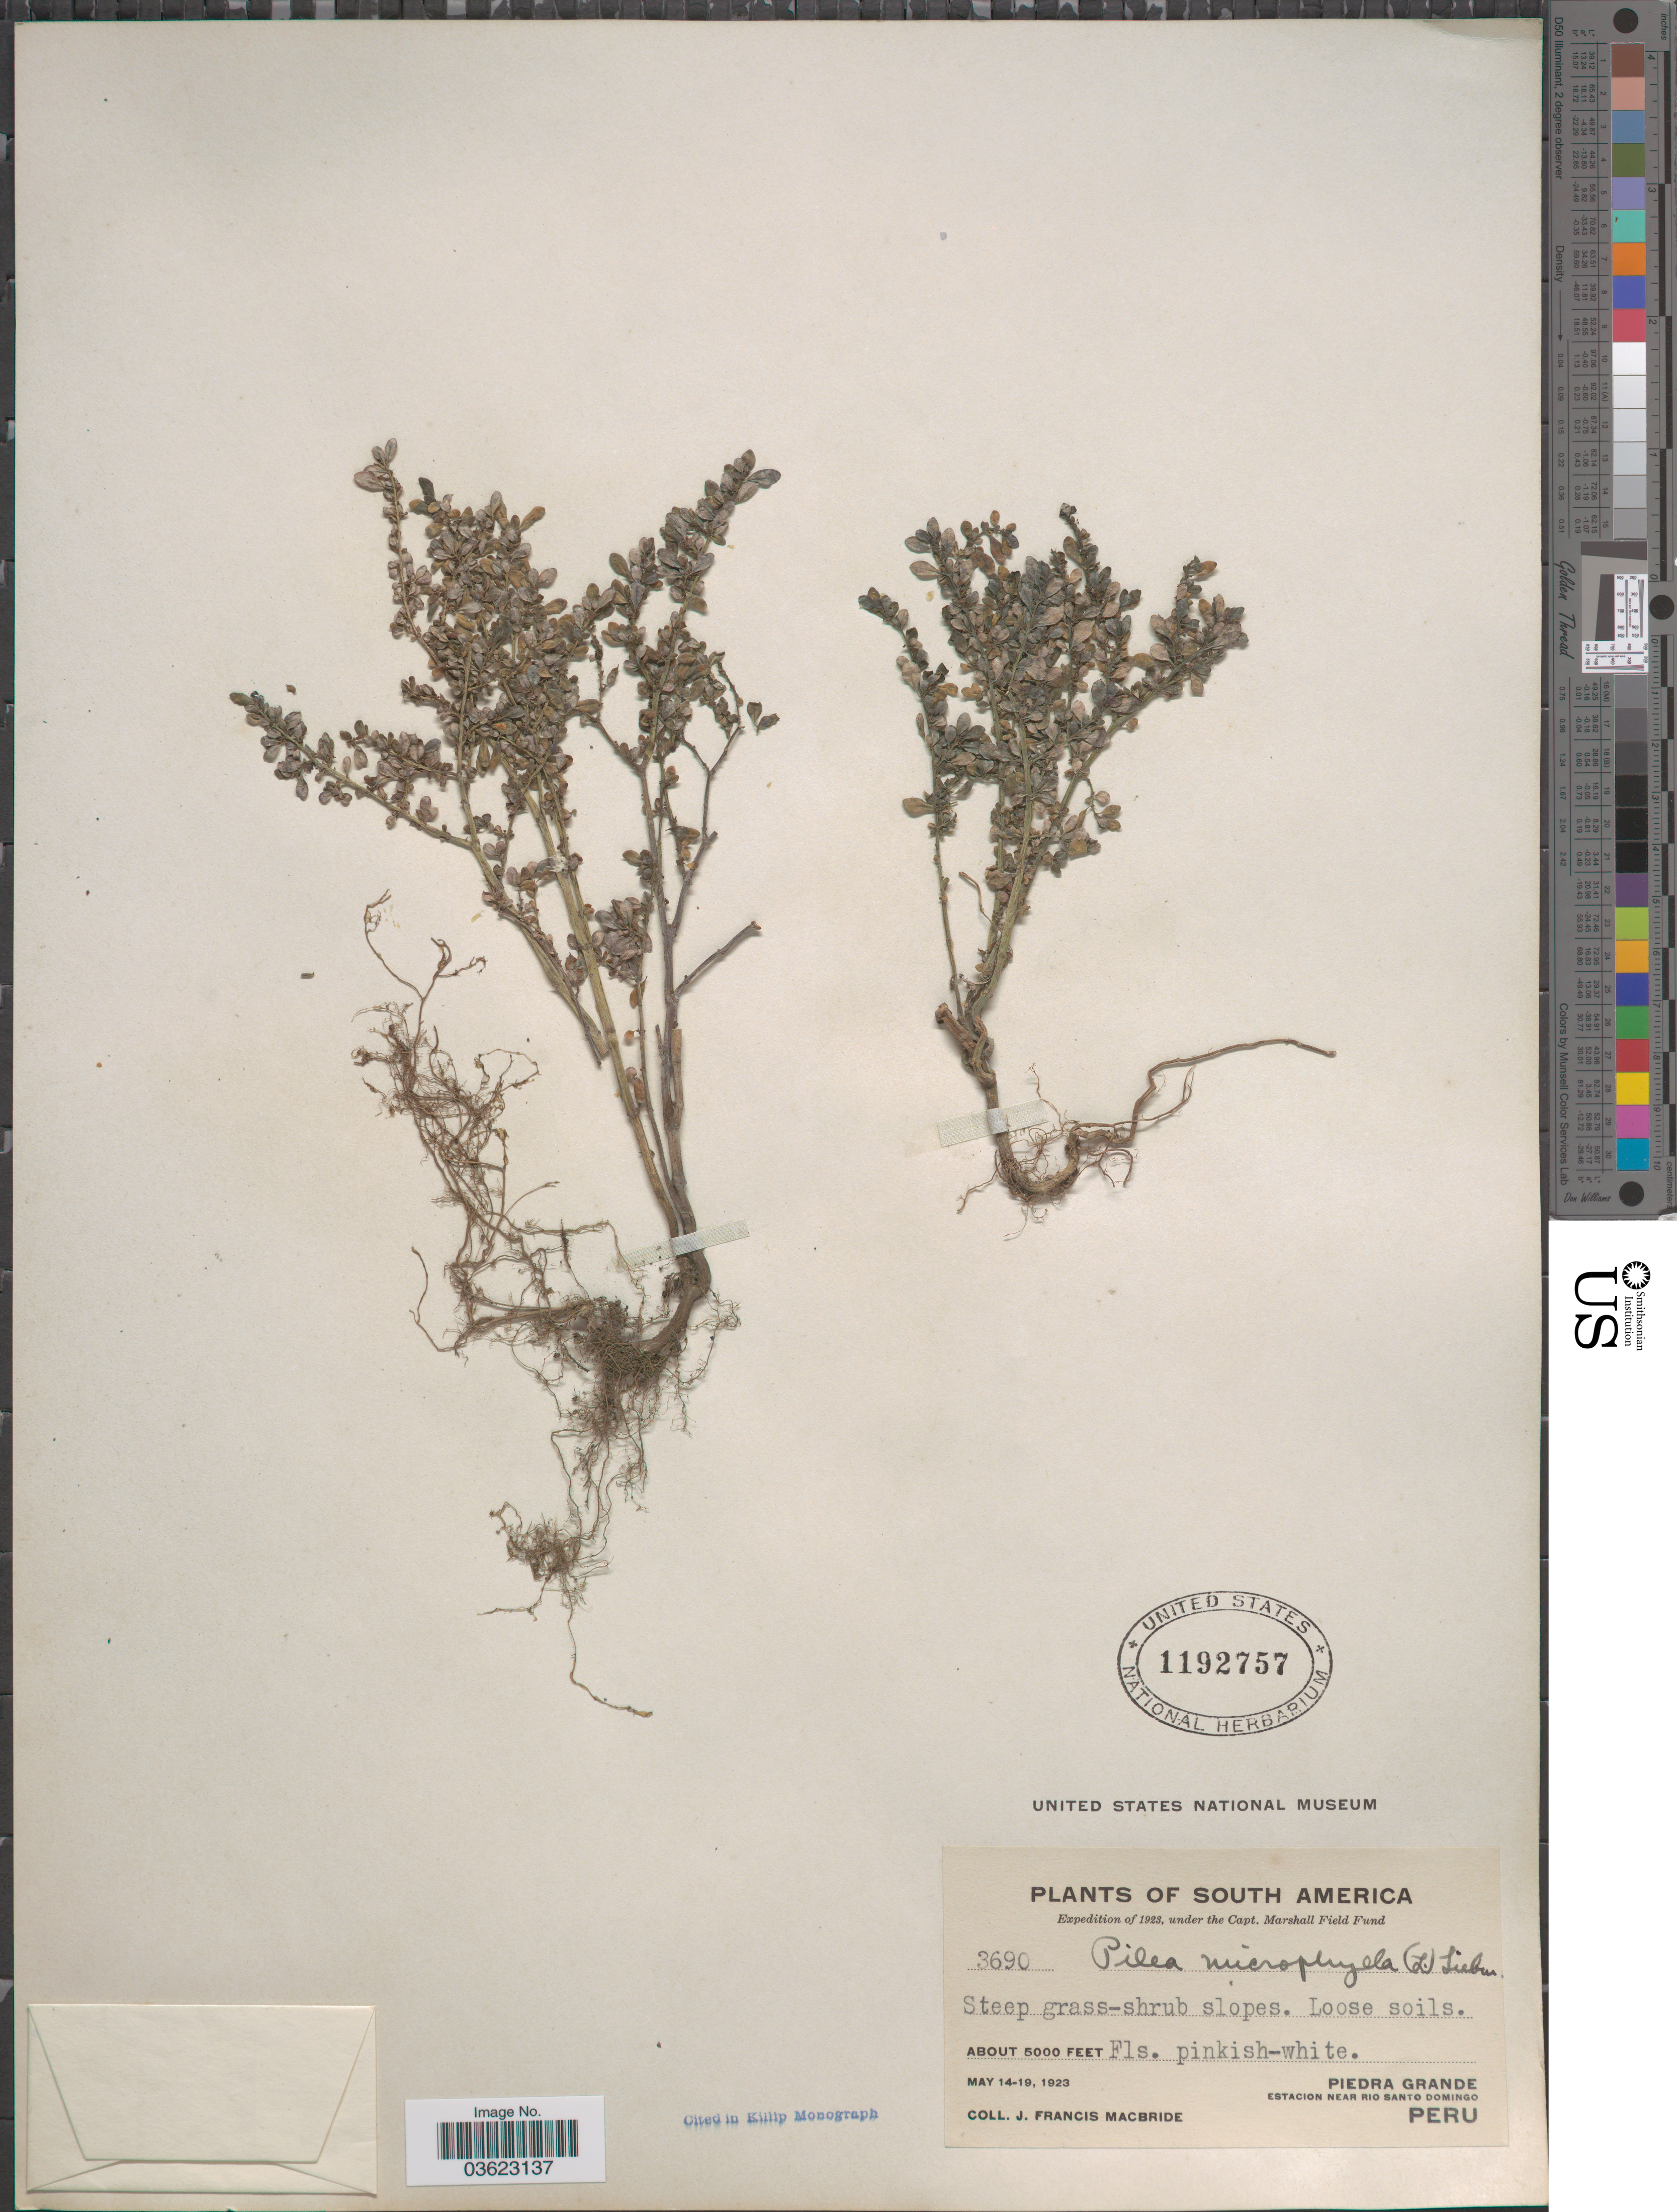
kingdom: Plantae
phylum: Tracheophyta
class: Magnoliopsida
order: Rosales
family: Urticaceae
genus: Pilea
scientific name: Pilea microphylla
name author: (L.) Liebm.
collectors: J. F. Macbride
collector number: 3690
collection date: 1923-05-14/1923-05-19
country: Peru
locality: Piedra Grande. Estacion near Rio Santo Domingo.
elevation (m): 1524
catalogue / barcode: US 1192757